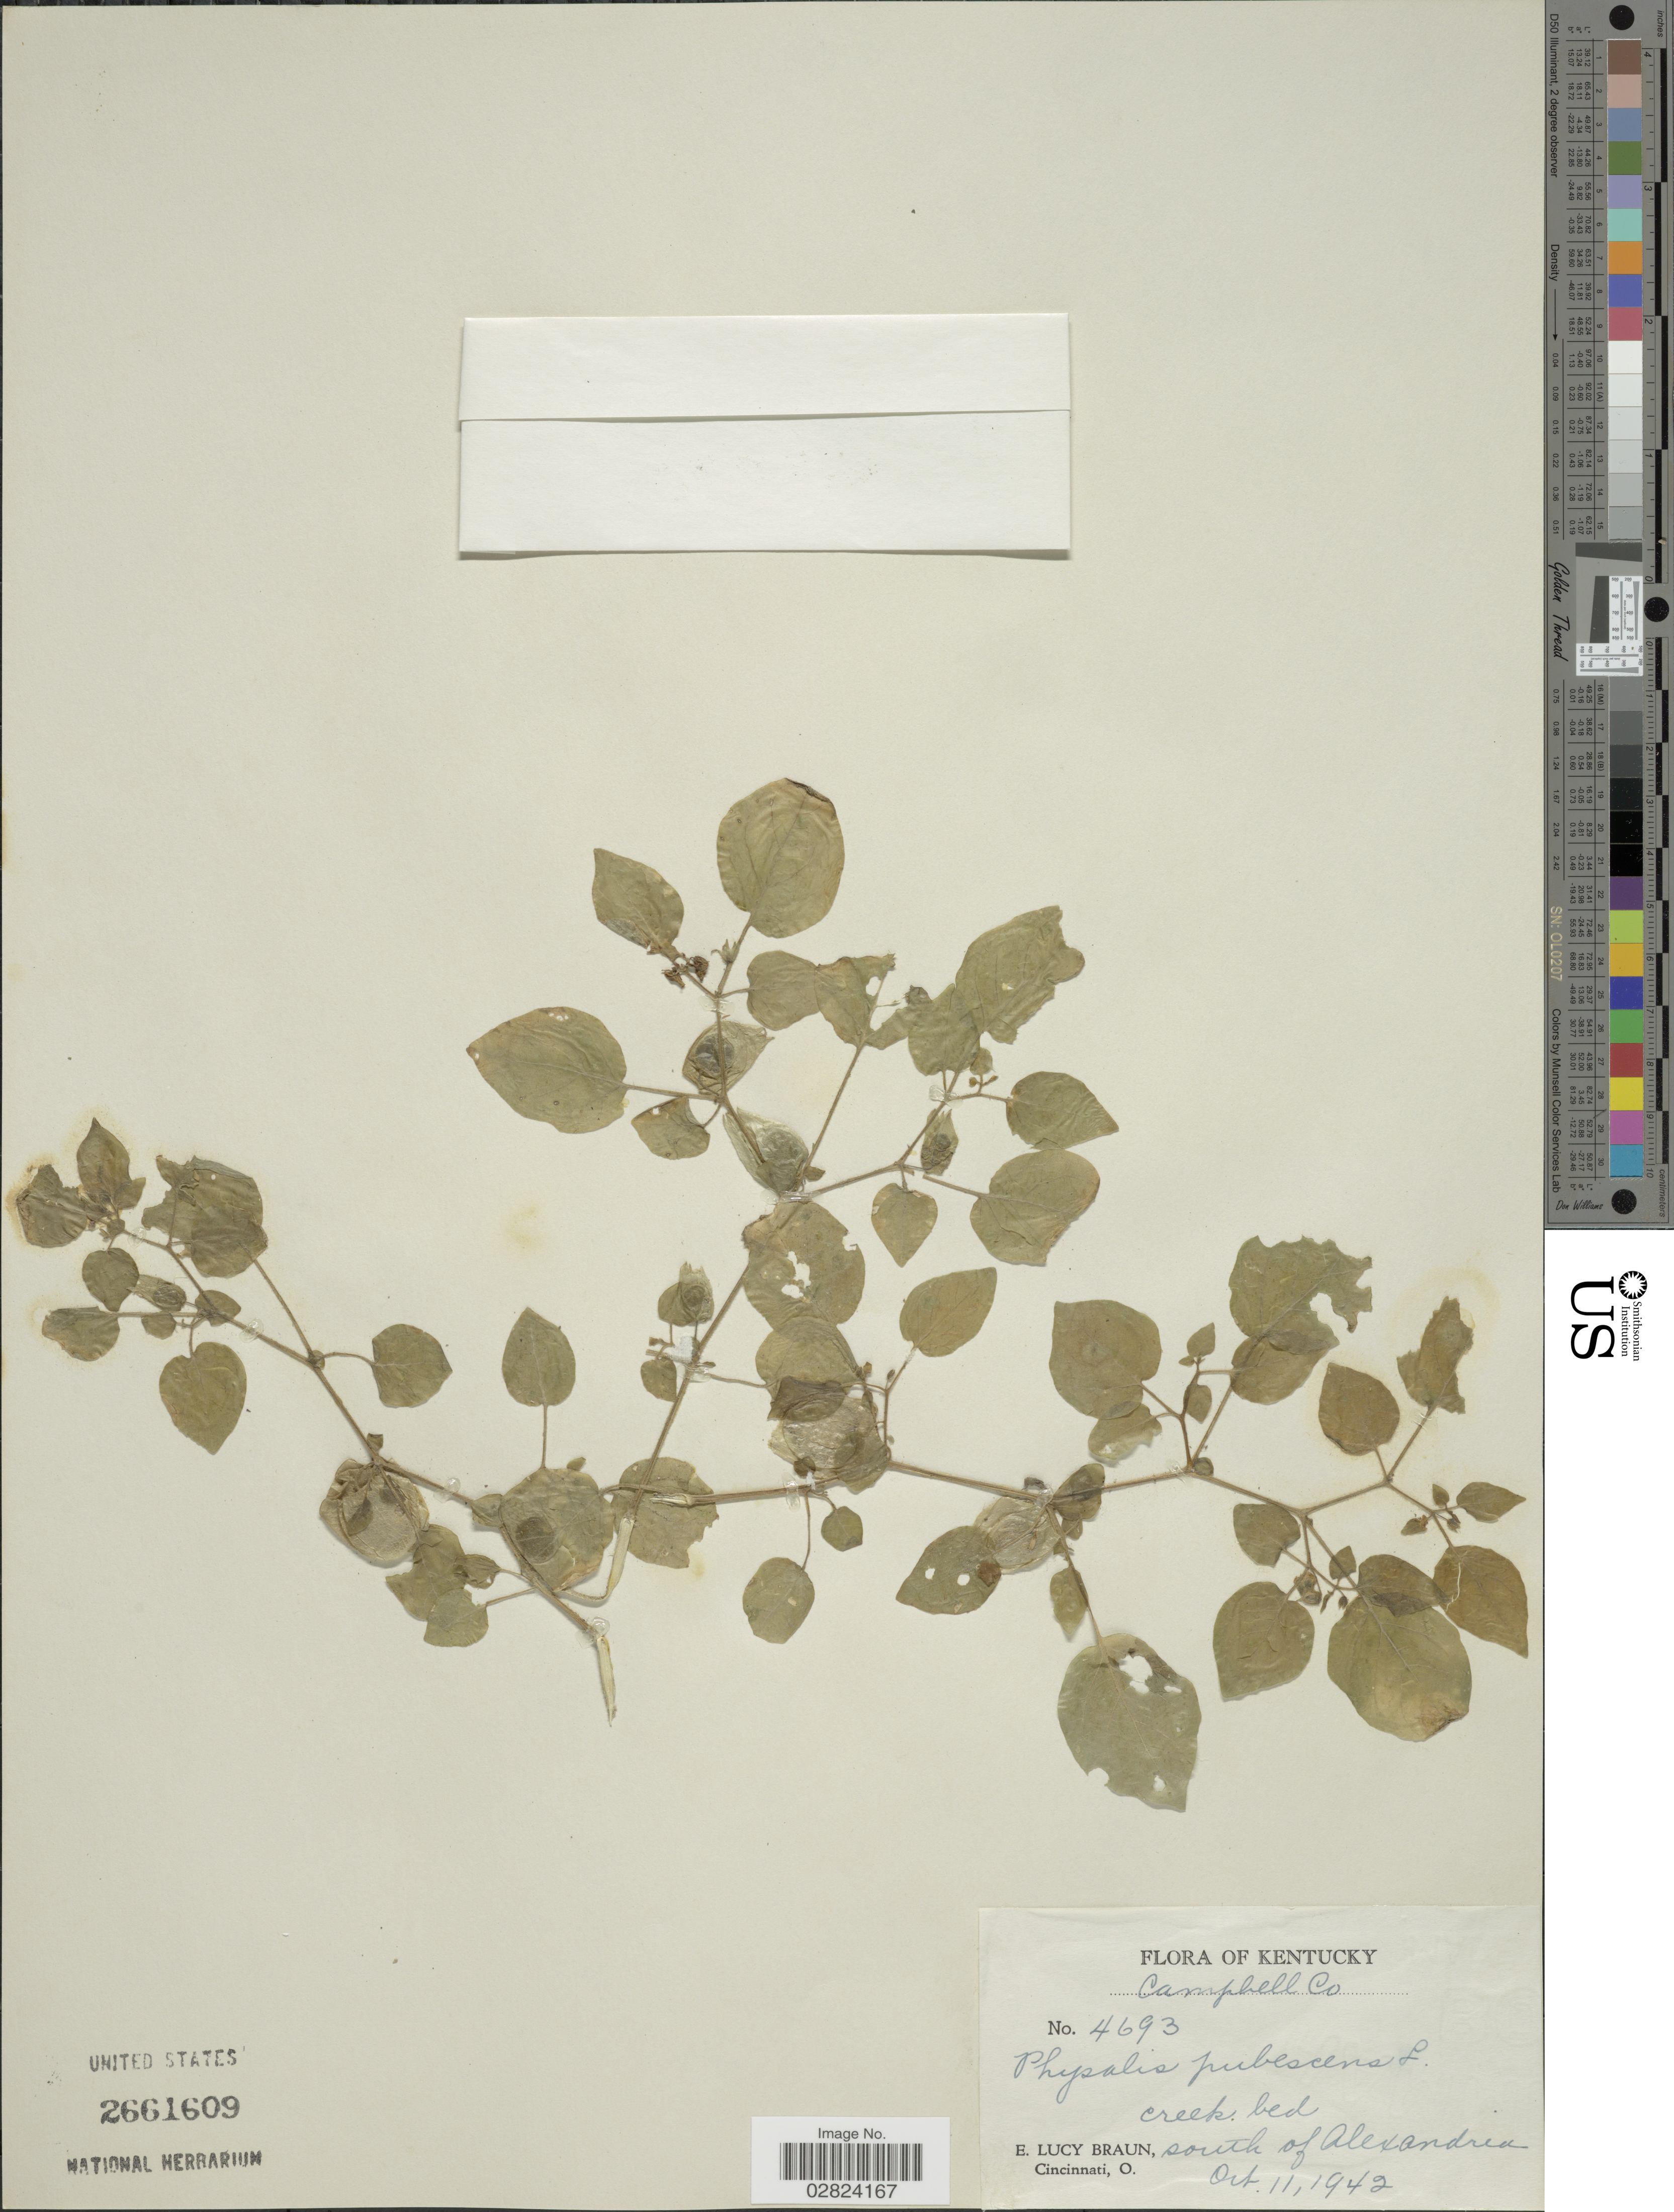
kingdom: Plantae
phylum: Tracheophyta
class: Magnoliopsida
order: Solanales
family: Solanaceae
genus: Physalis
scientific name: Physalis pubescens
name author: L.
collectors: E. L. Braun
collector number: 4693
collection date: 1942-10-11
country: United States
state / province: Kentucky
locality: Campbell Co. Creek bed, south of Alexandria.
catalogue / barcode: US 2661609